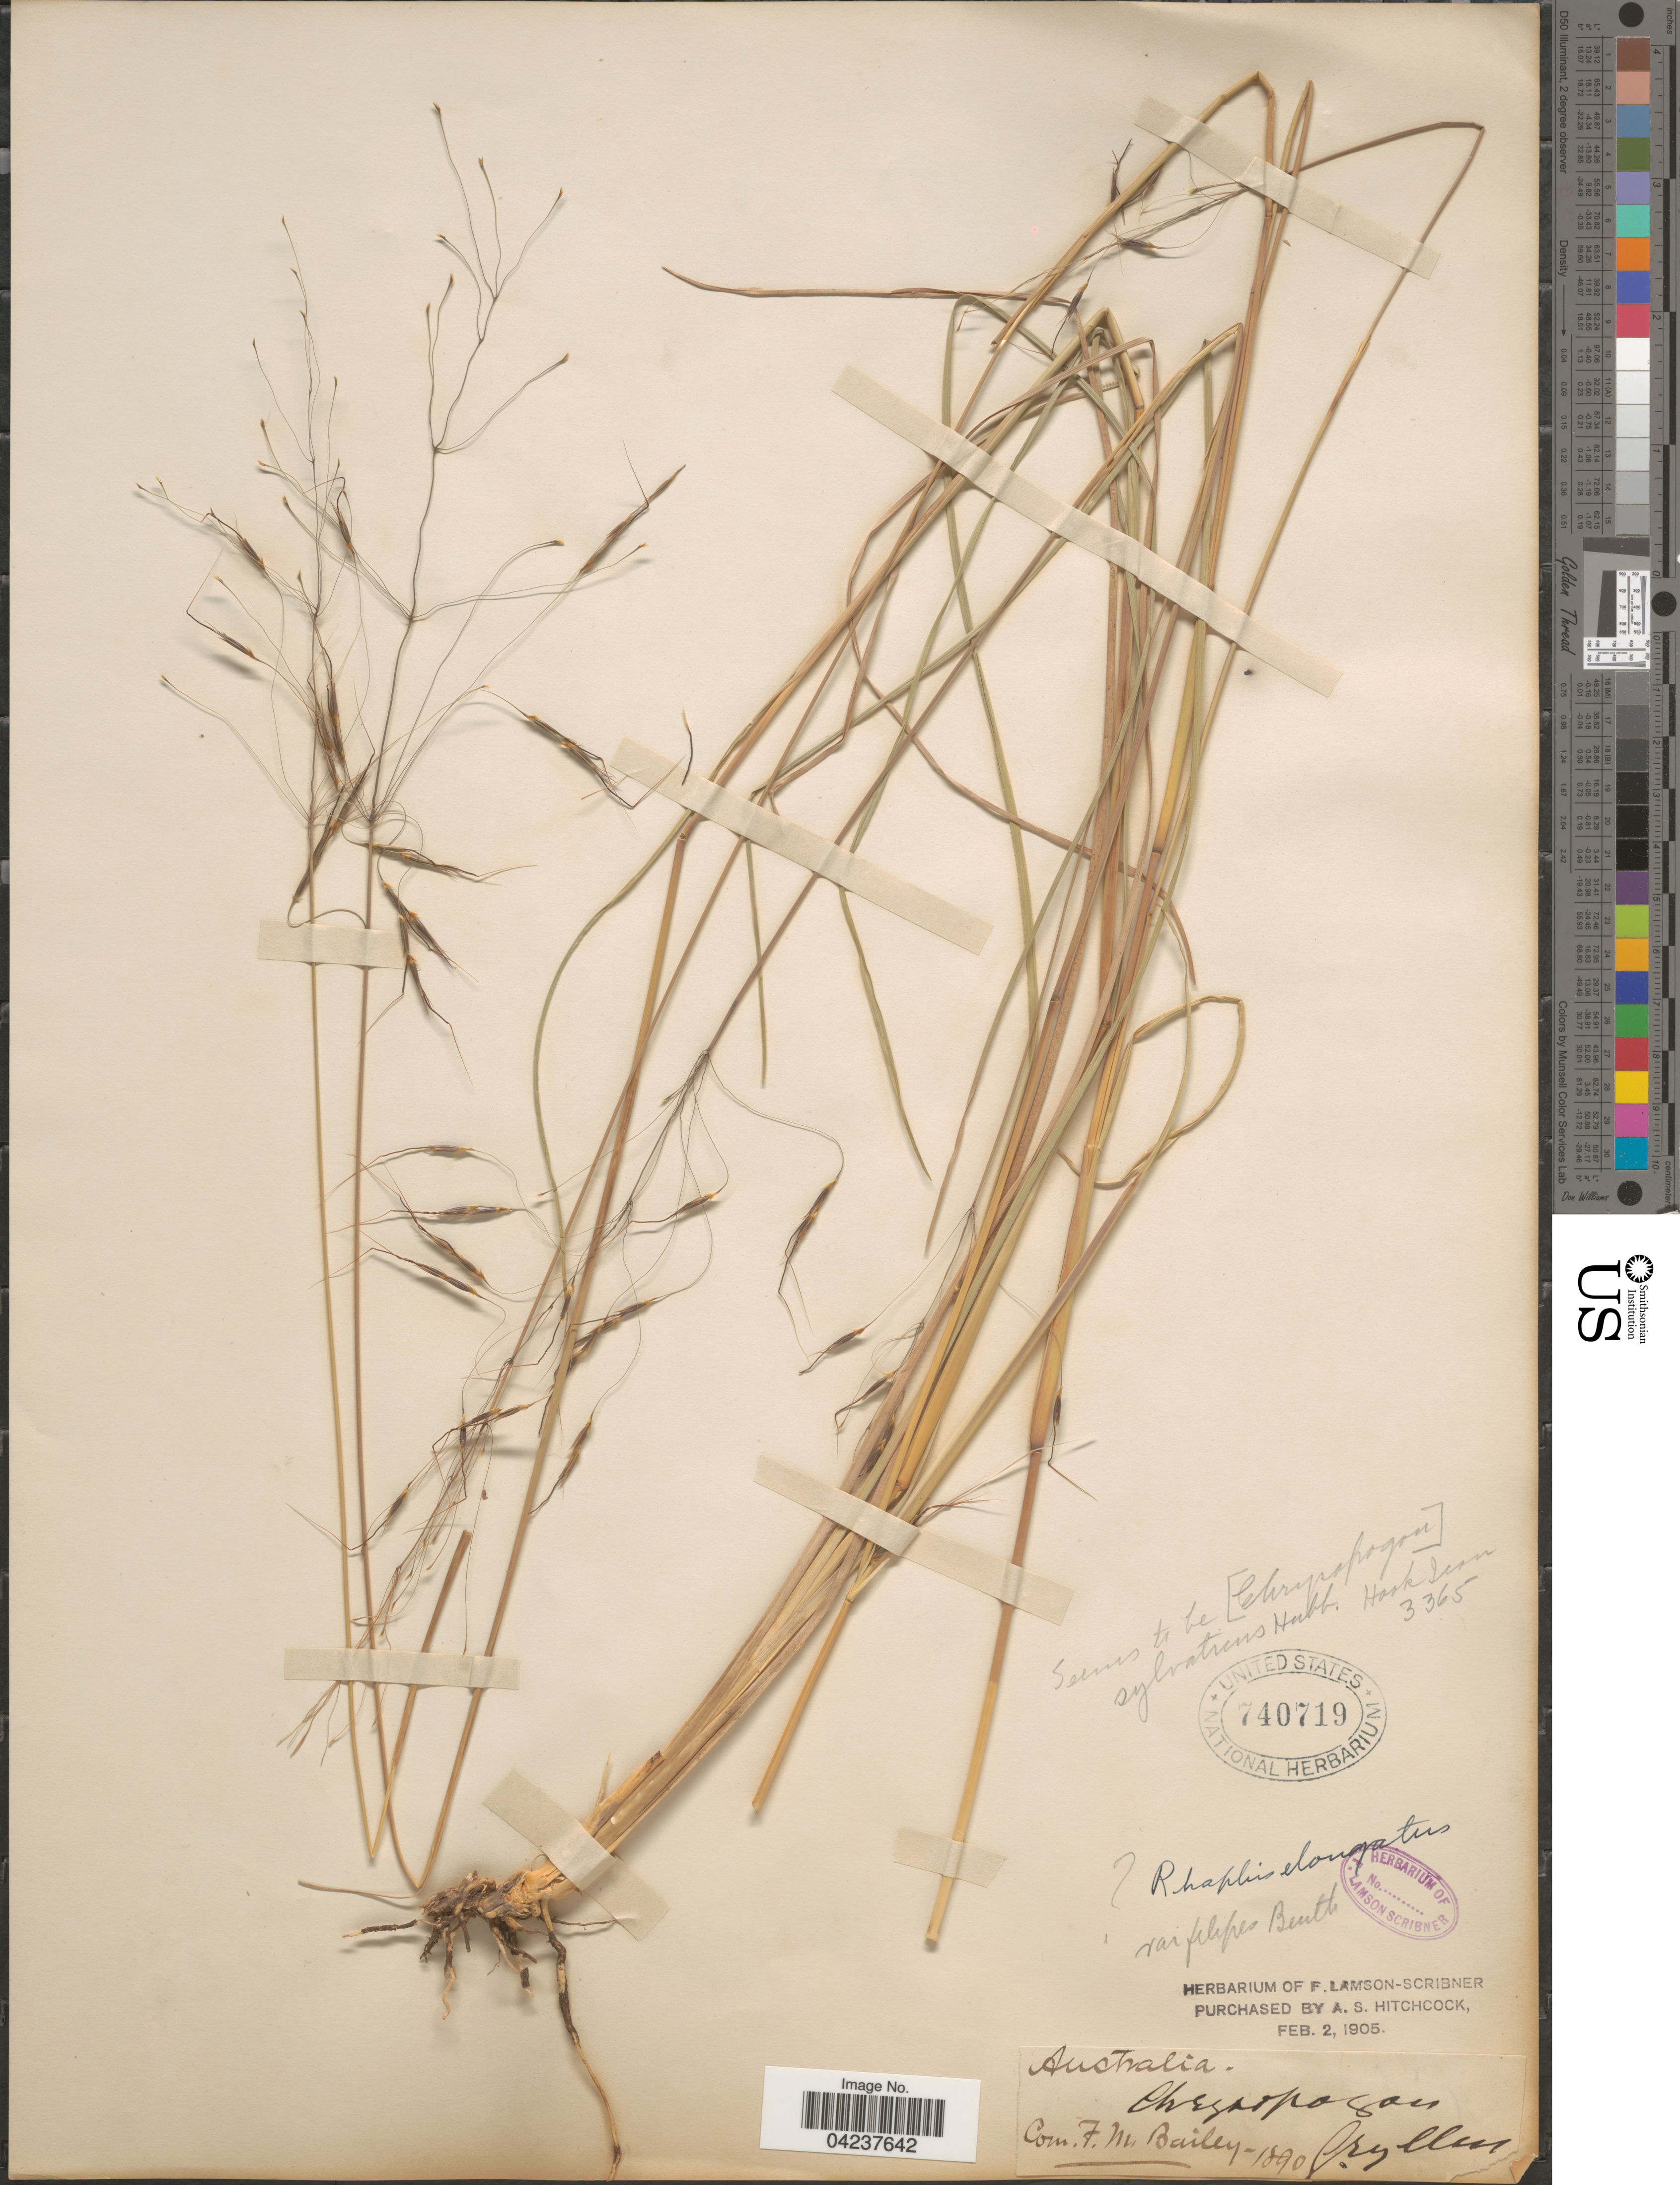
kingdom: Plantae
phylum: Tracheophyta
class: Liliopsida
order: Poales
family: Poaceae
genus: Chrysopogon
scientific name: Chrysopogon sp.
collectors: ex herb. F. Lamson Scribner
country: Australia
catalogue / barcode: US 740719